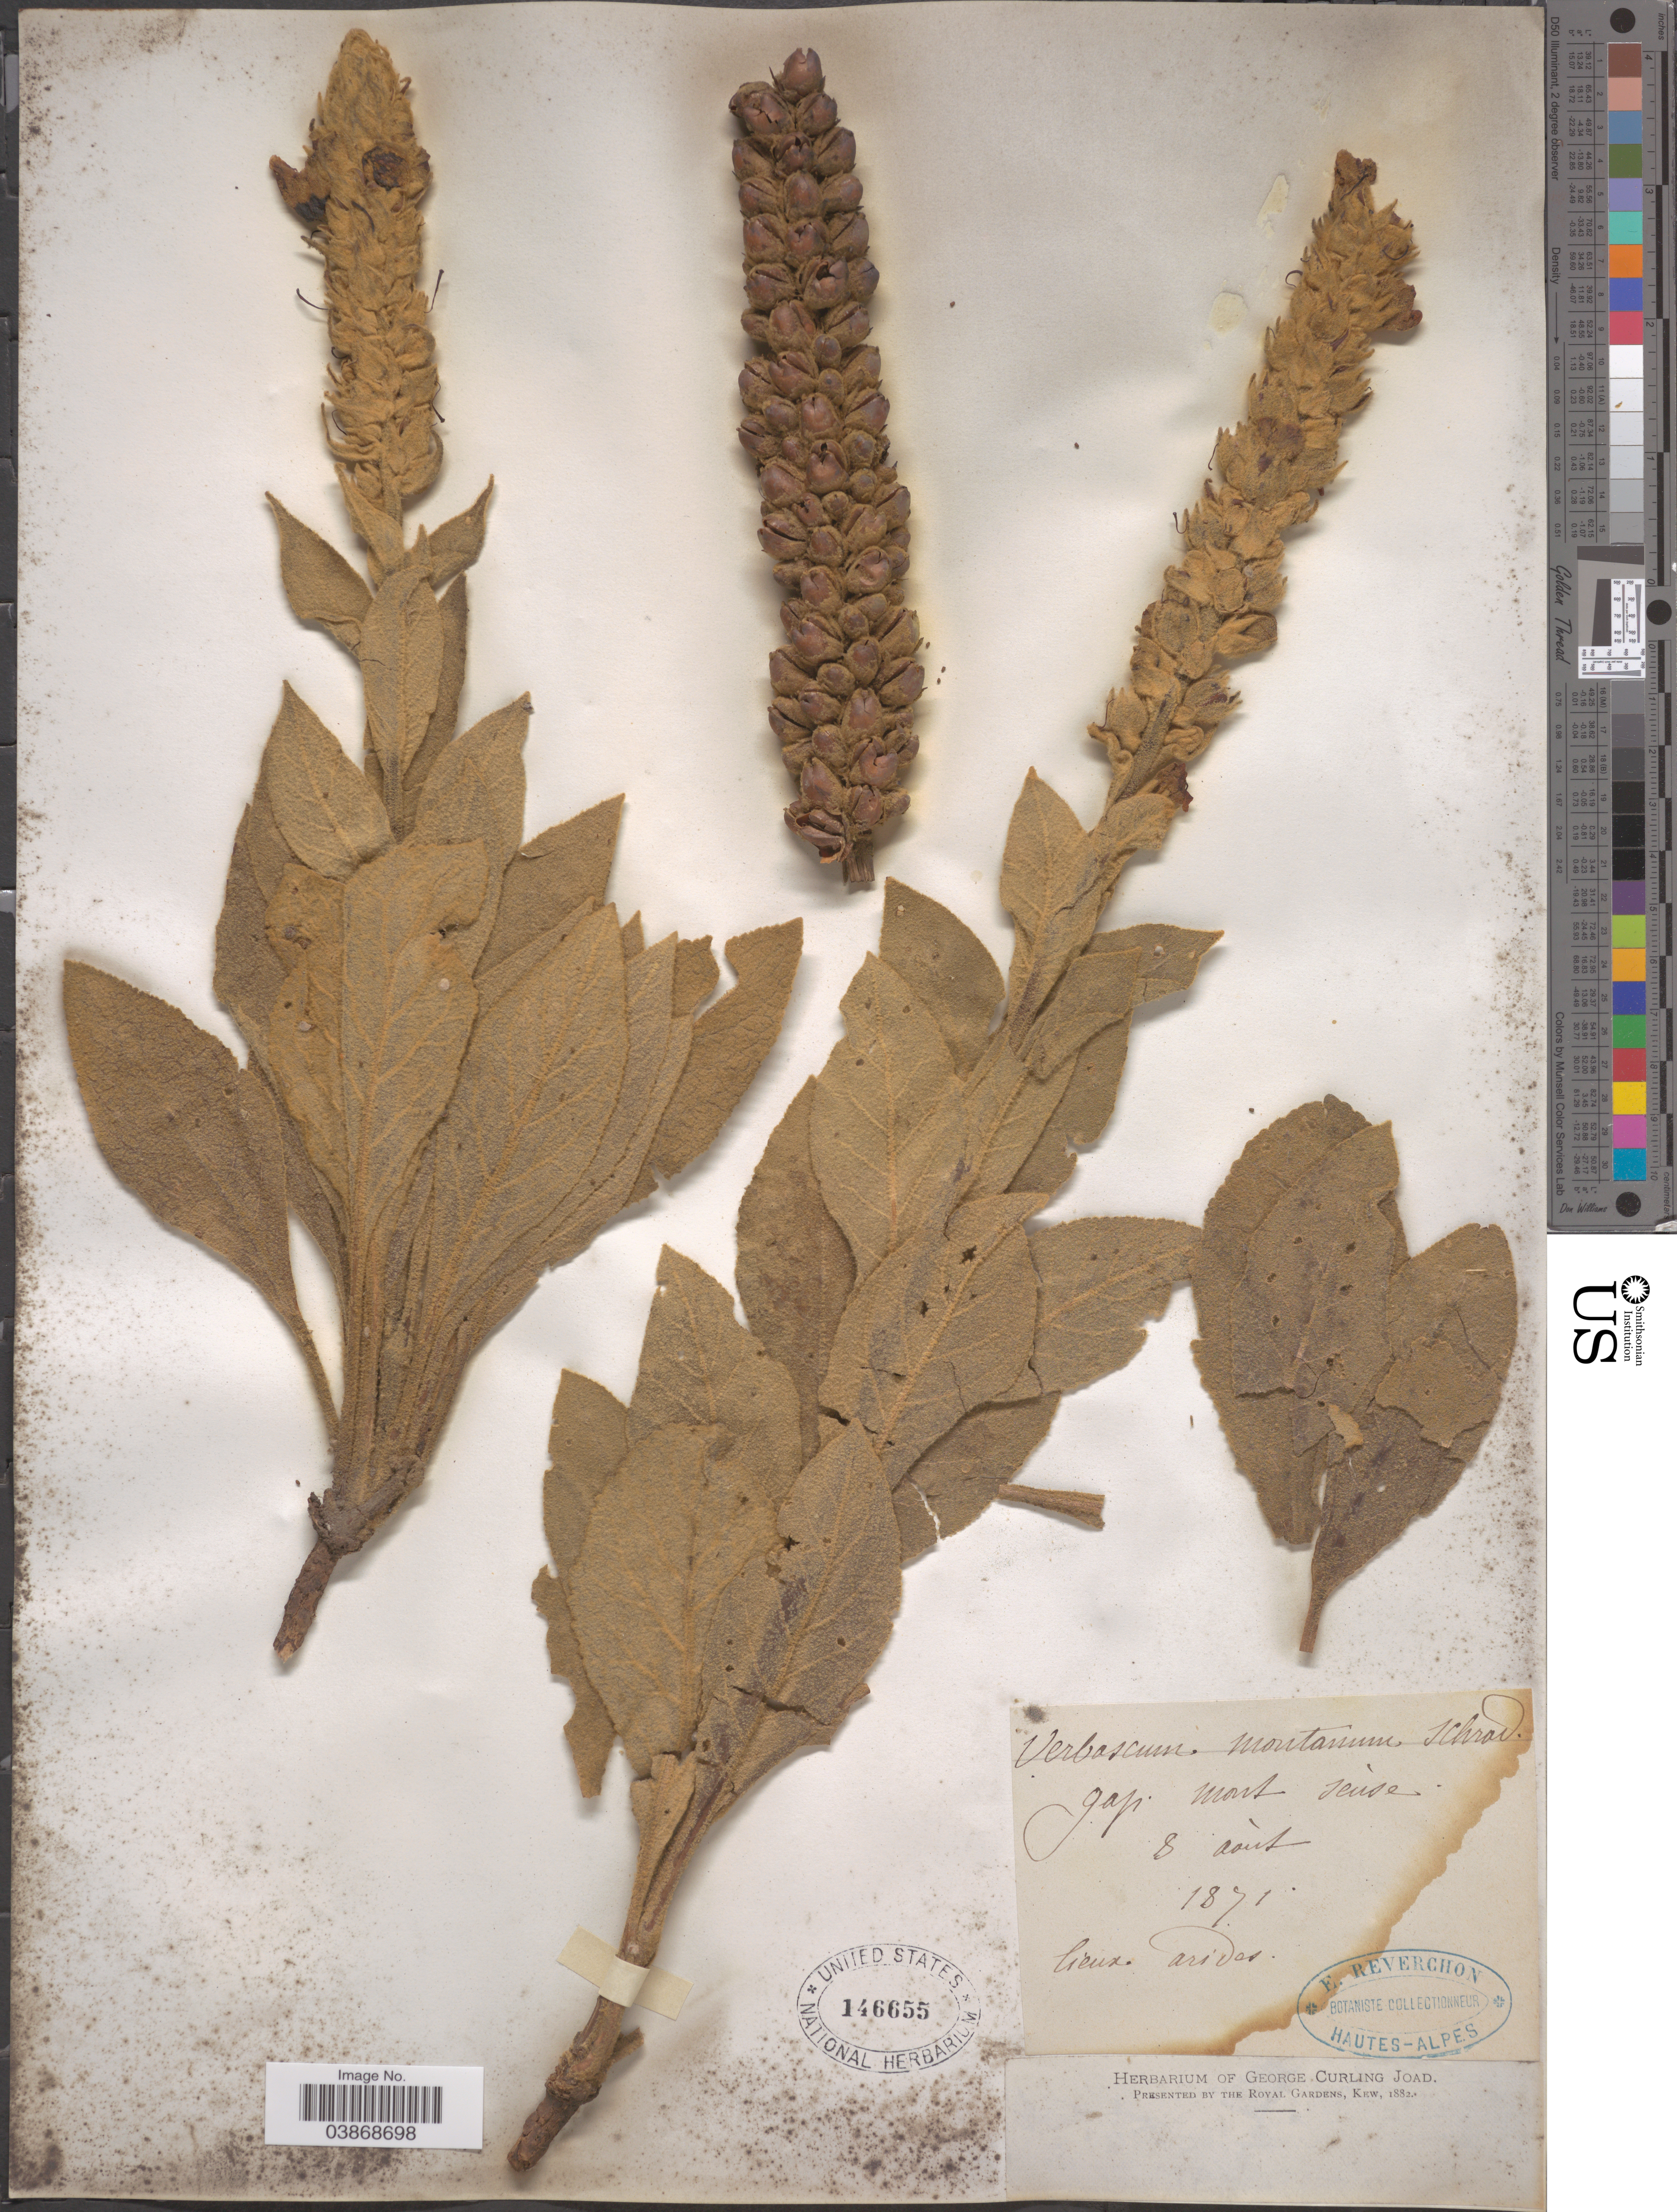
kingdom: Plantae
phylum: Tracheophyta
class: Magnoliopsida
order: Lamiales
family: Scrophulariaceae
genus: Verbascum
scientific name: Verbascum montanum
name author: Schrad.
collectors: E. Reverchon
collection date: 1871-08-08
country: France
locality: Gap. mount Seuse. Lieux arides.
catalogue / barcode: US 146655